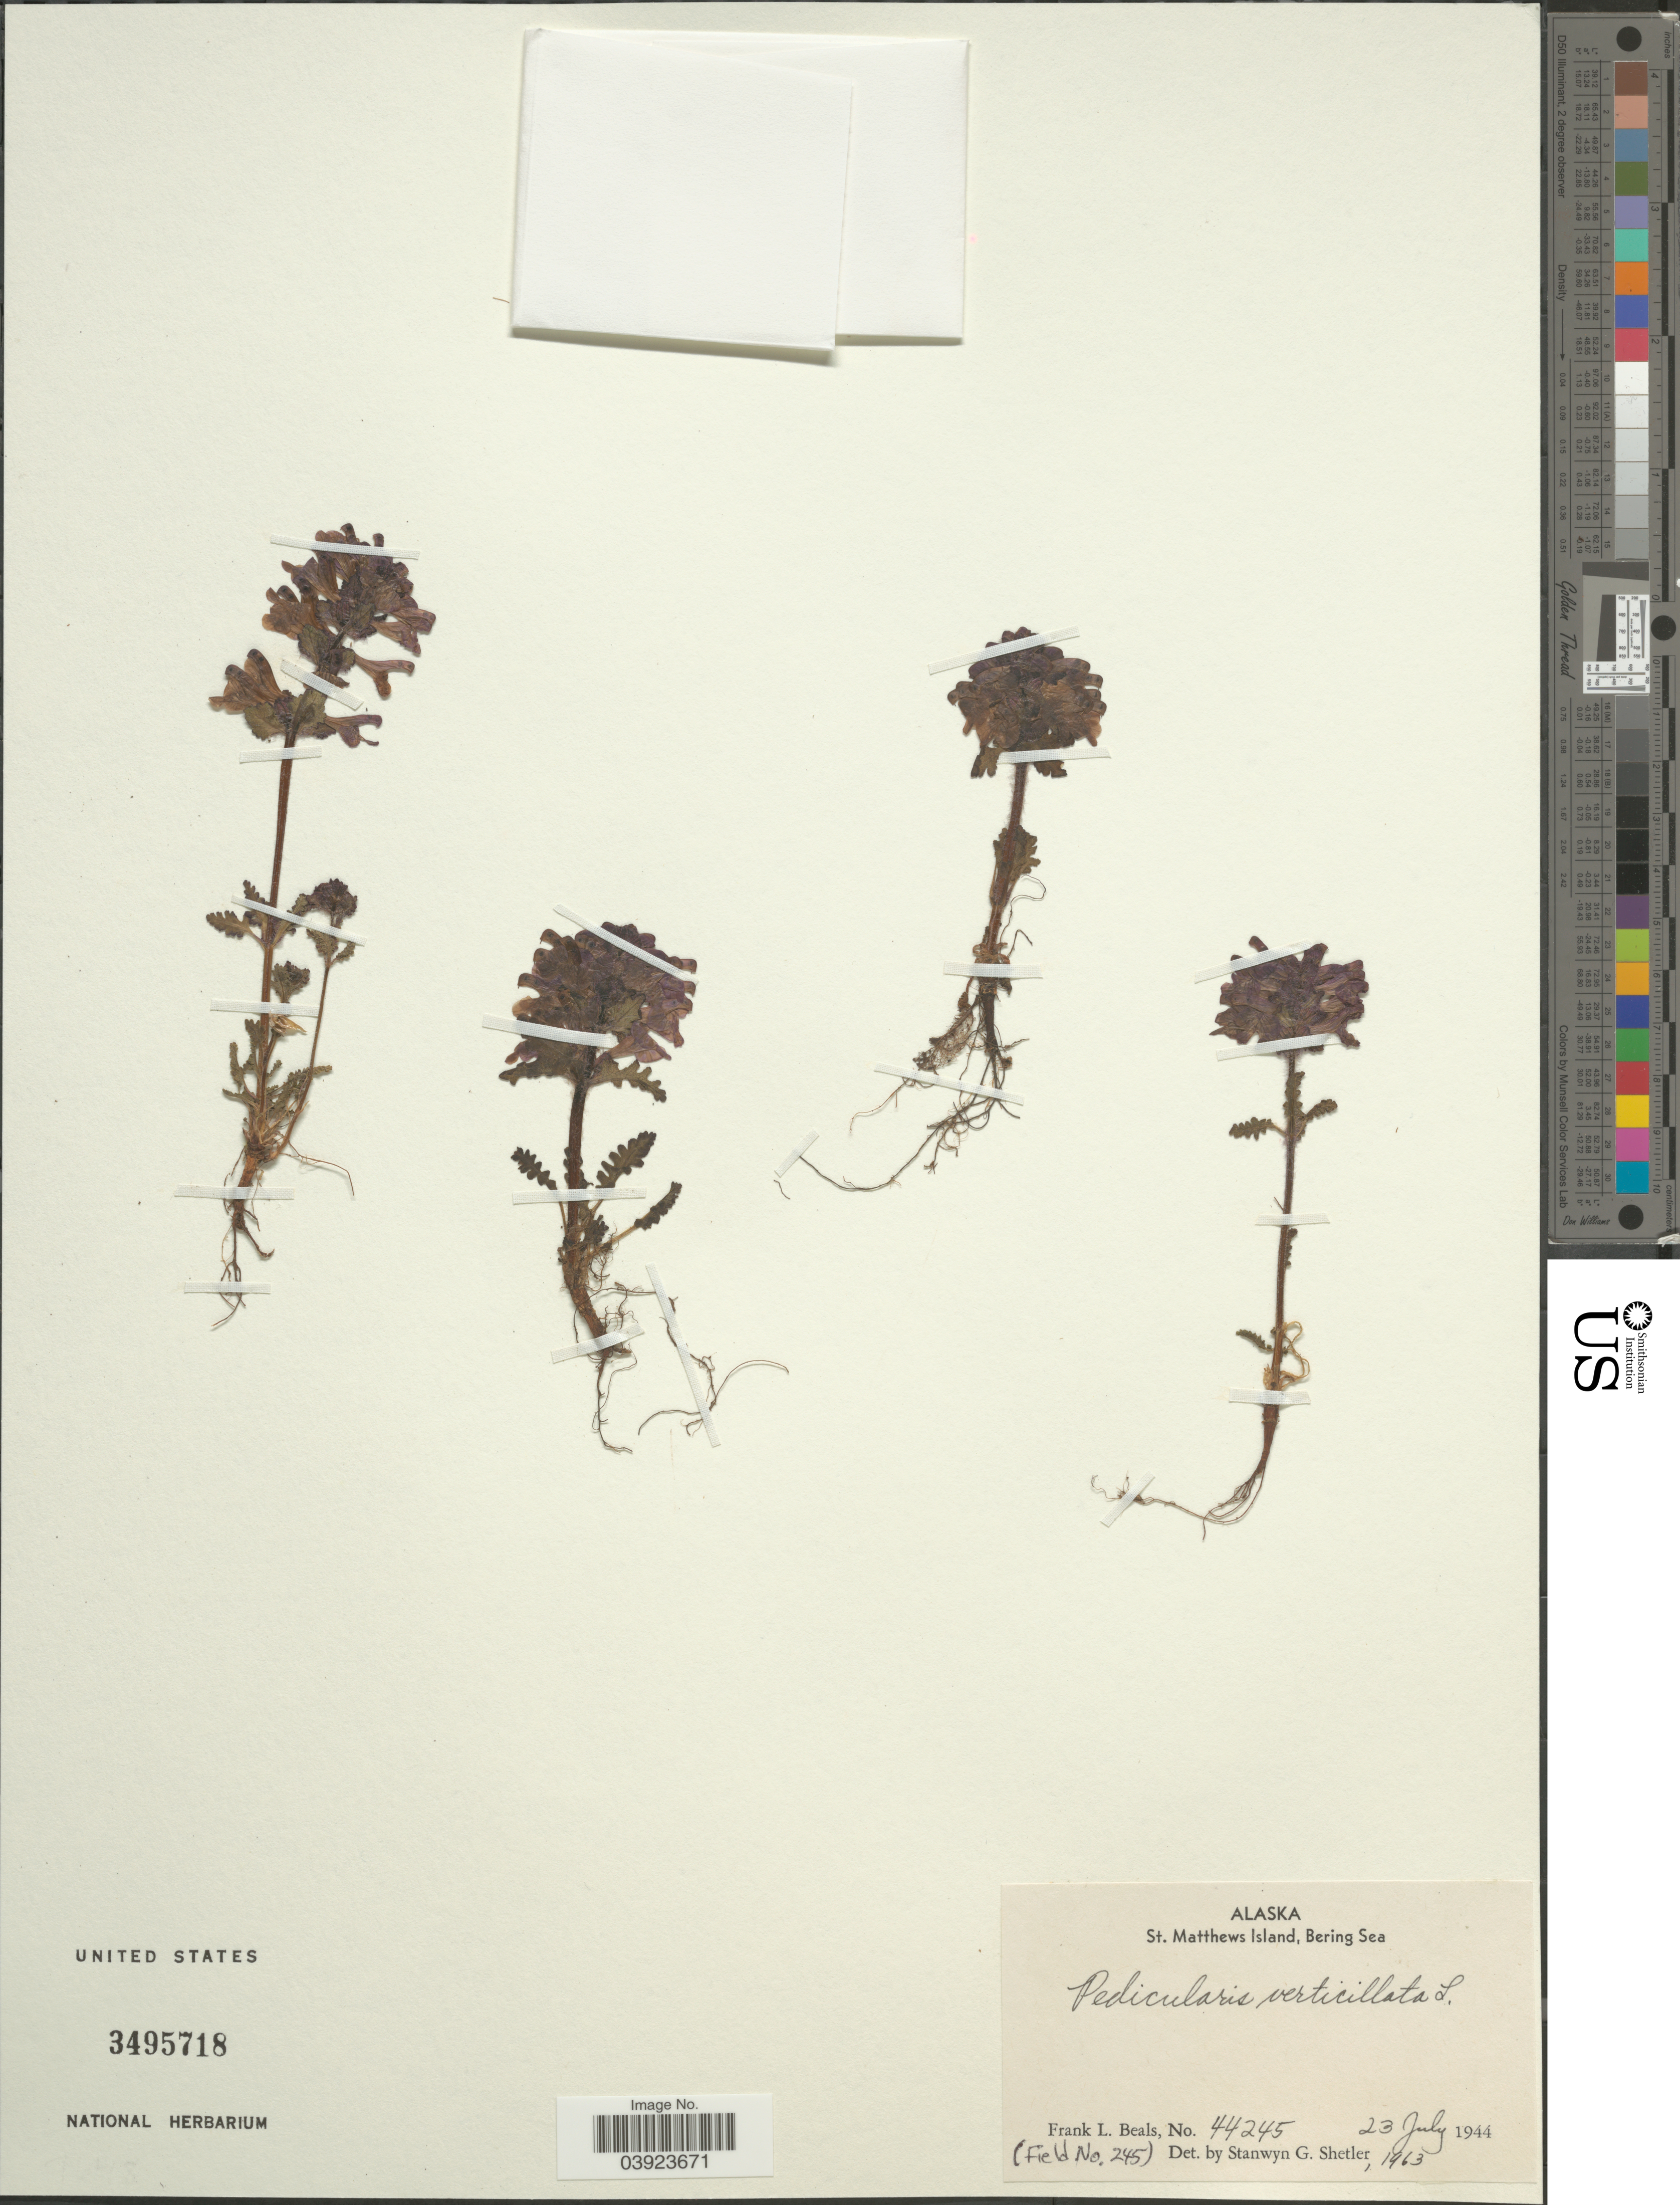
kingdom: Plantae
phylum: Tracheophyta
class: Magnoliopsida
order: Lamiales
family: Orobanchaceae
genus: Pedicularis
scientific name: Pedicularis verticillata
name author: L.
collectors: F. Beals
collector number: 44245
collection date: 1944-07-23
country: United States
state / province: Alaska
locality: St. Matthews Island, Bering Sea.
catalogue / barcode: US 3495718